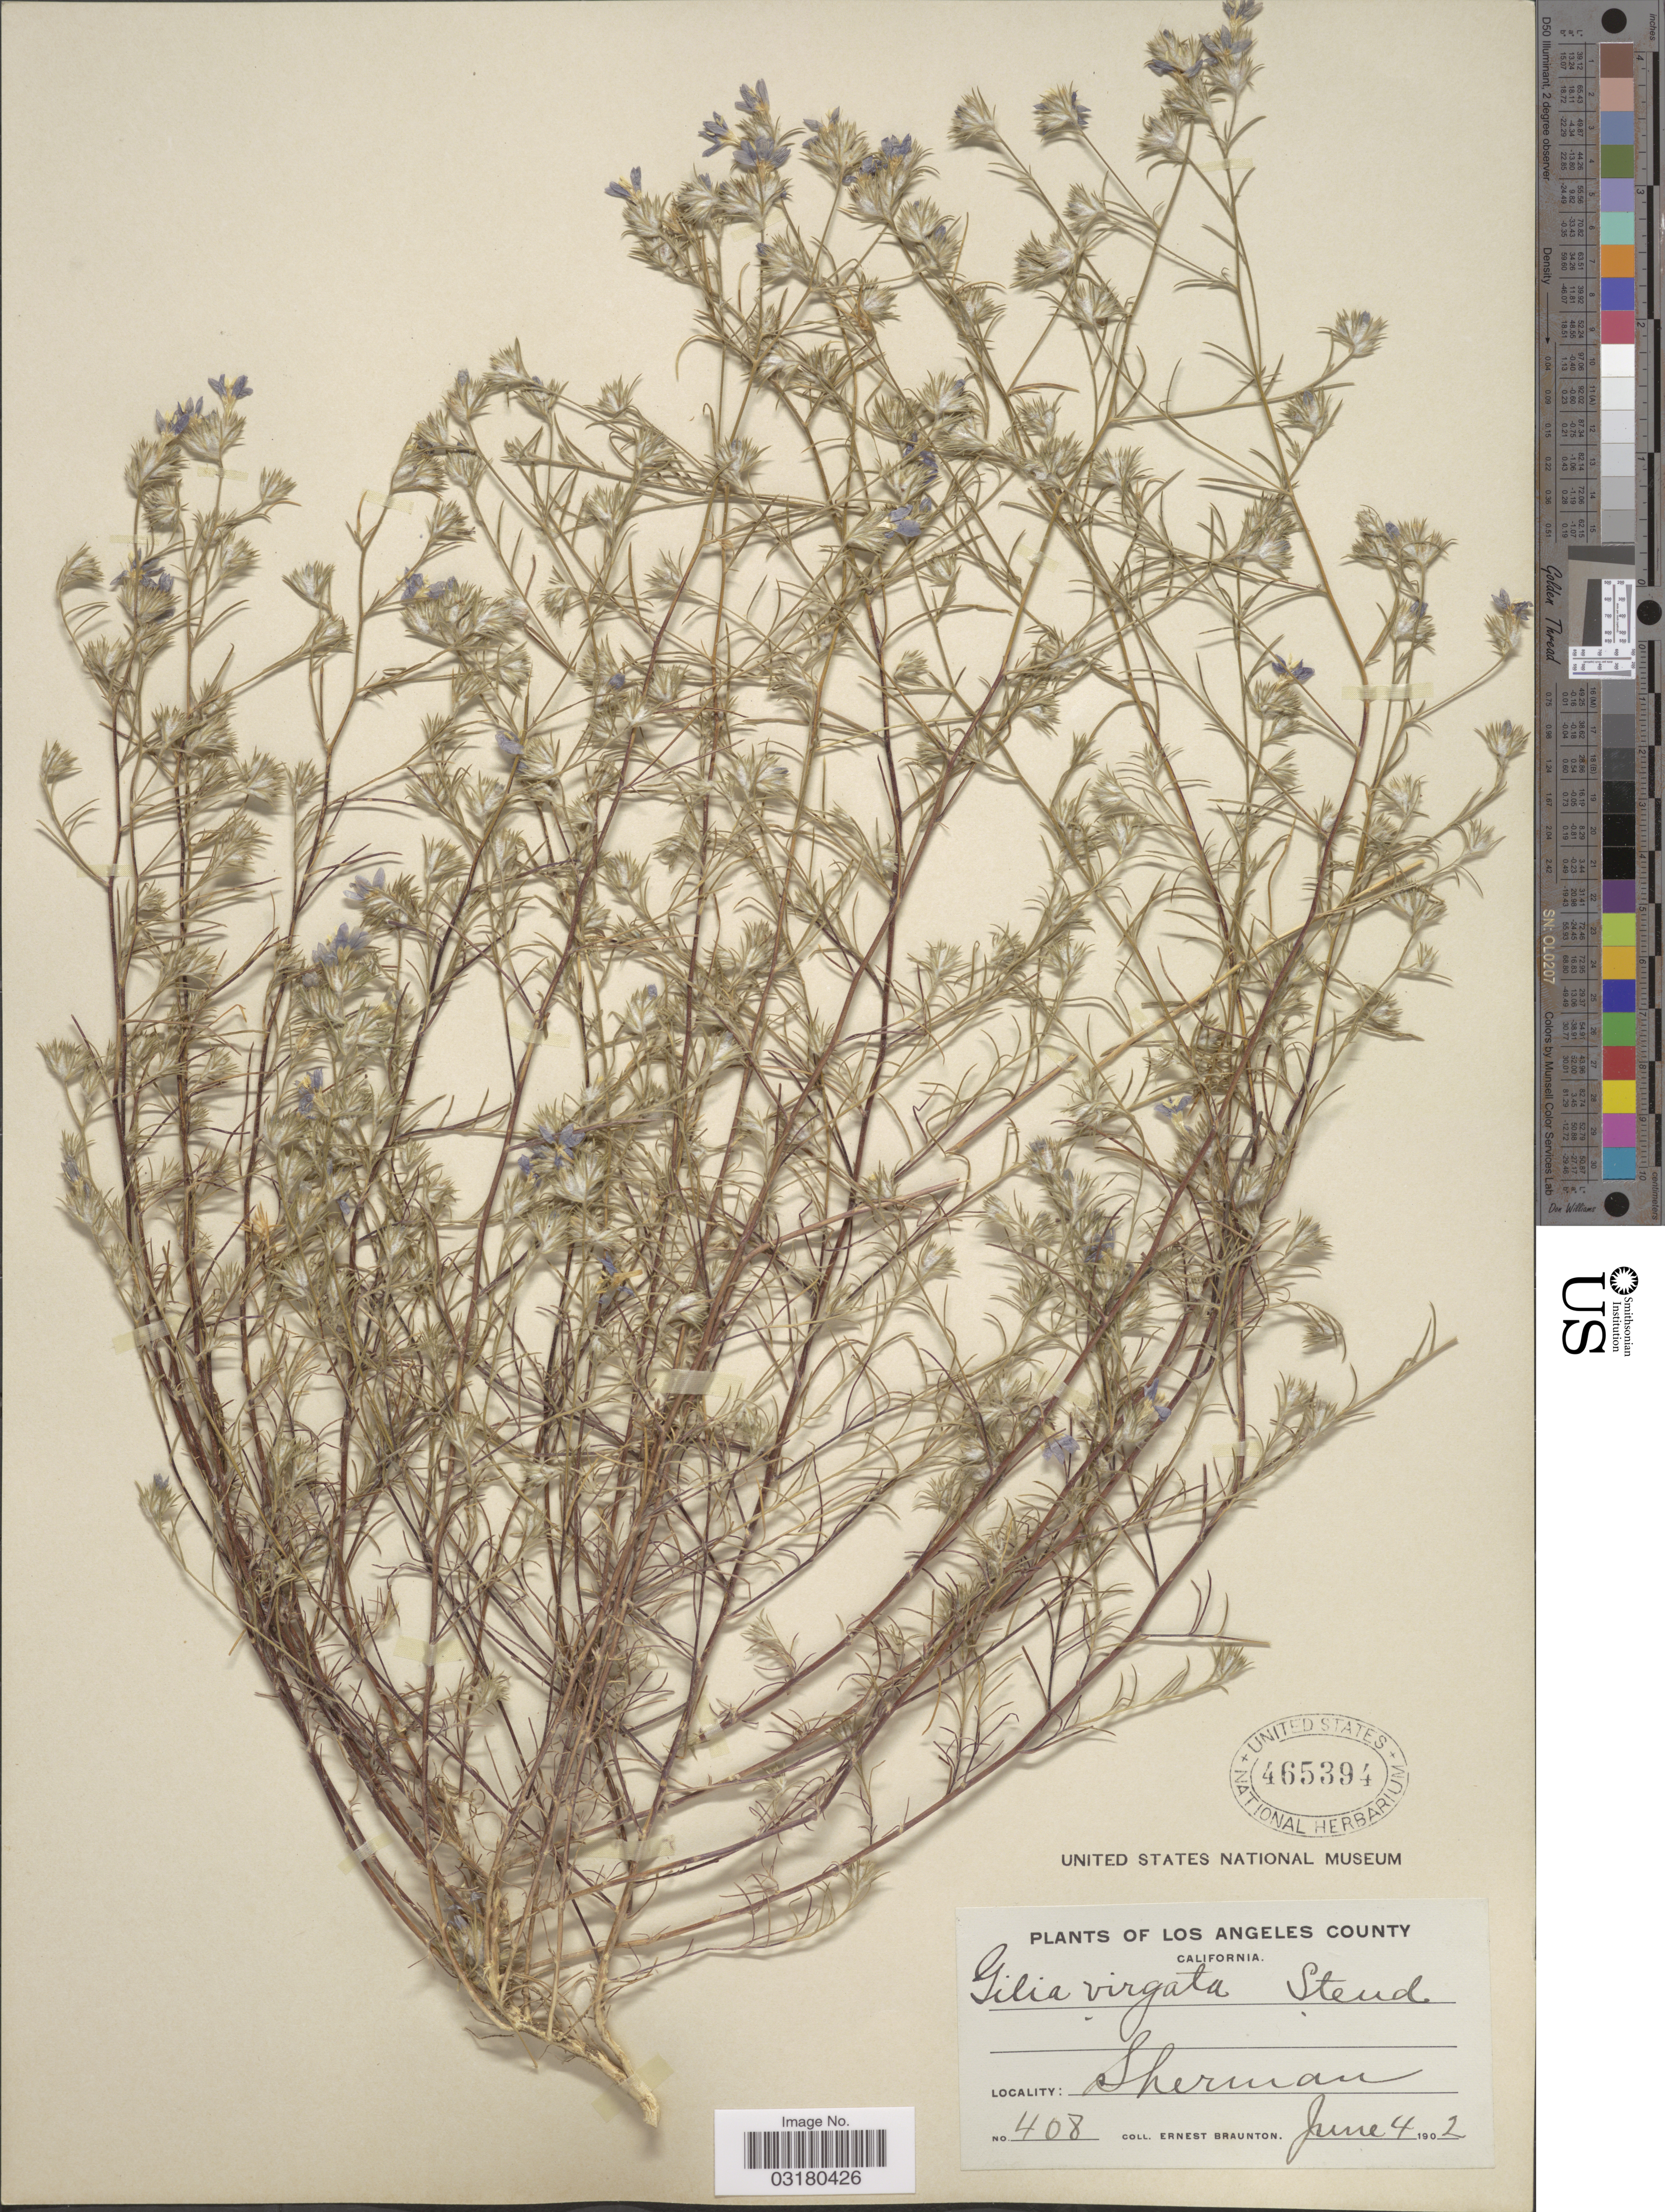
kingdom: Plantae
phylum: Tracheophyta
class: Magnoliopsida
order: Ericales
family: Polemoniaceae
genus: Eriastrum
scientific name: Eriastrum sapphirinum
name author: (Eastw.) H. Mason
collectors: E. Braunton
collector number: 408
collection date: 1902-06-04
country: United States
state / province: California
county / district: Los Angeles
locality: Los Angeles County. Sherman.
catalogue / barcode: US 465394